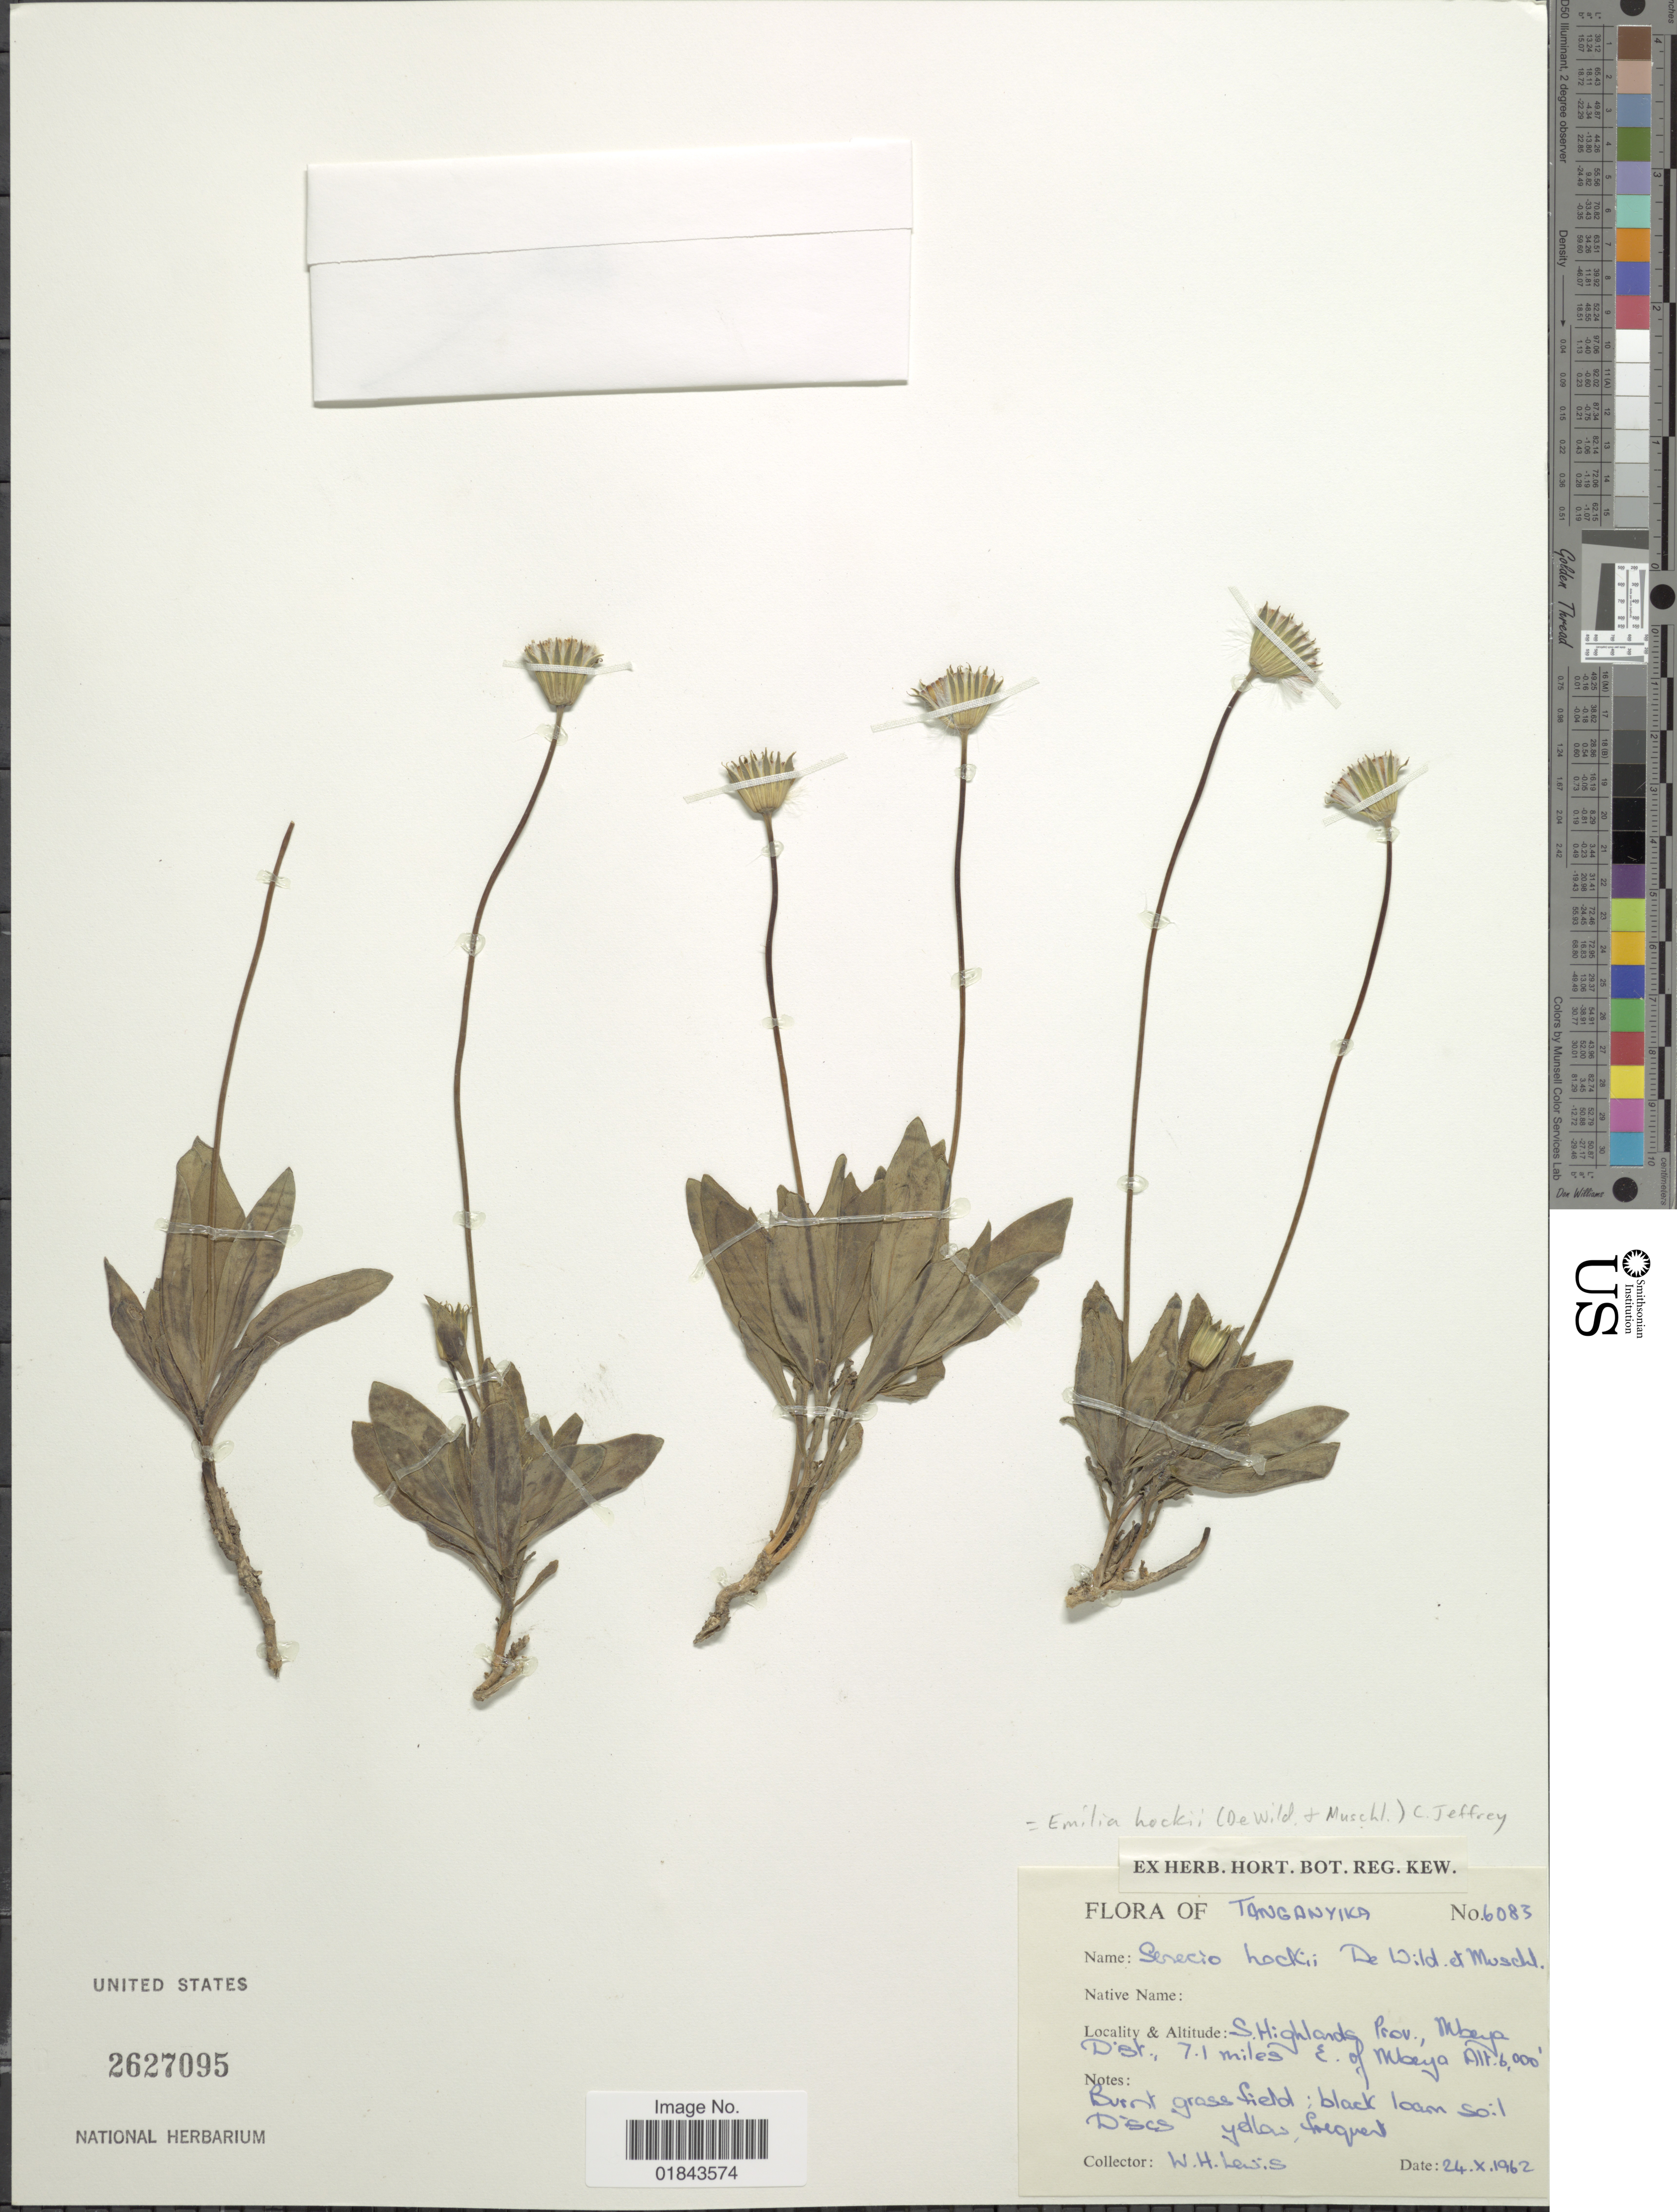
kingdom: Plantae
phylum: Tracheophyta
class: Magnoliopsida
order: Asterales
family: Asteraceae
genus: Emilia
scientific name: Emilia hockii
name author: (De Wild. & Muschl.) C. Jeffrey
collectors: W. H. Lewis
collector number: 6083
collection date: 1962-10-24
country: Tanzania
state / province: Mbeya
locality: S. Highlands Prov., Mbeya Dist., 7.1 miles E. of Mbeya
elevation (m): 1829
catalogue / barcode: US 2627095